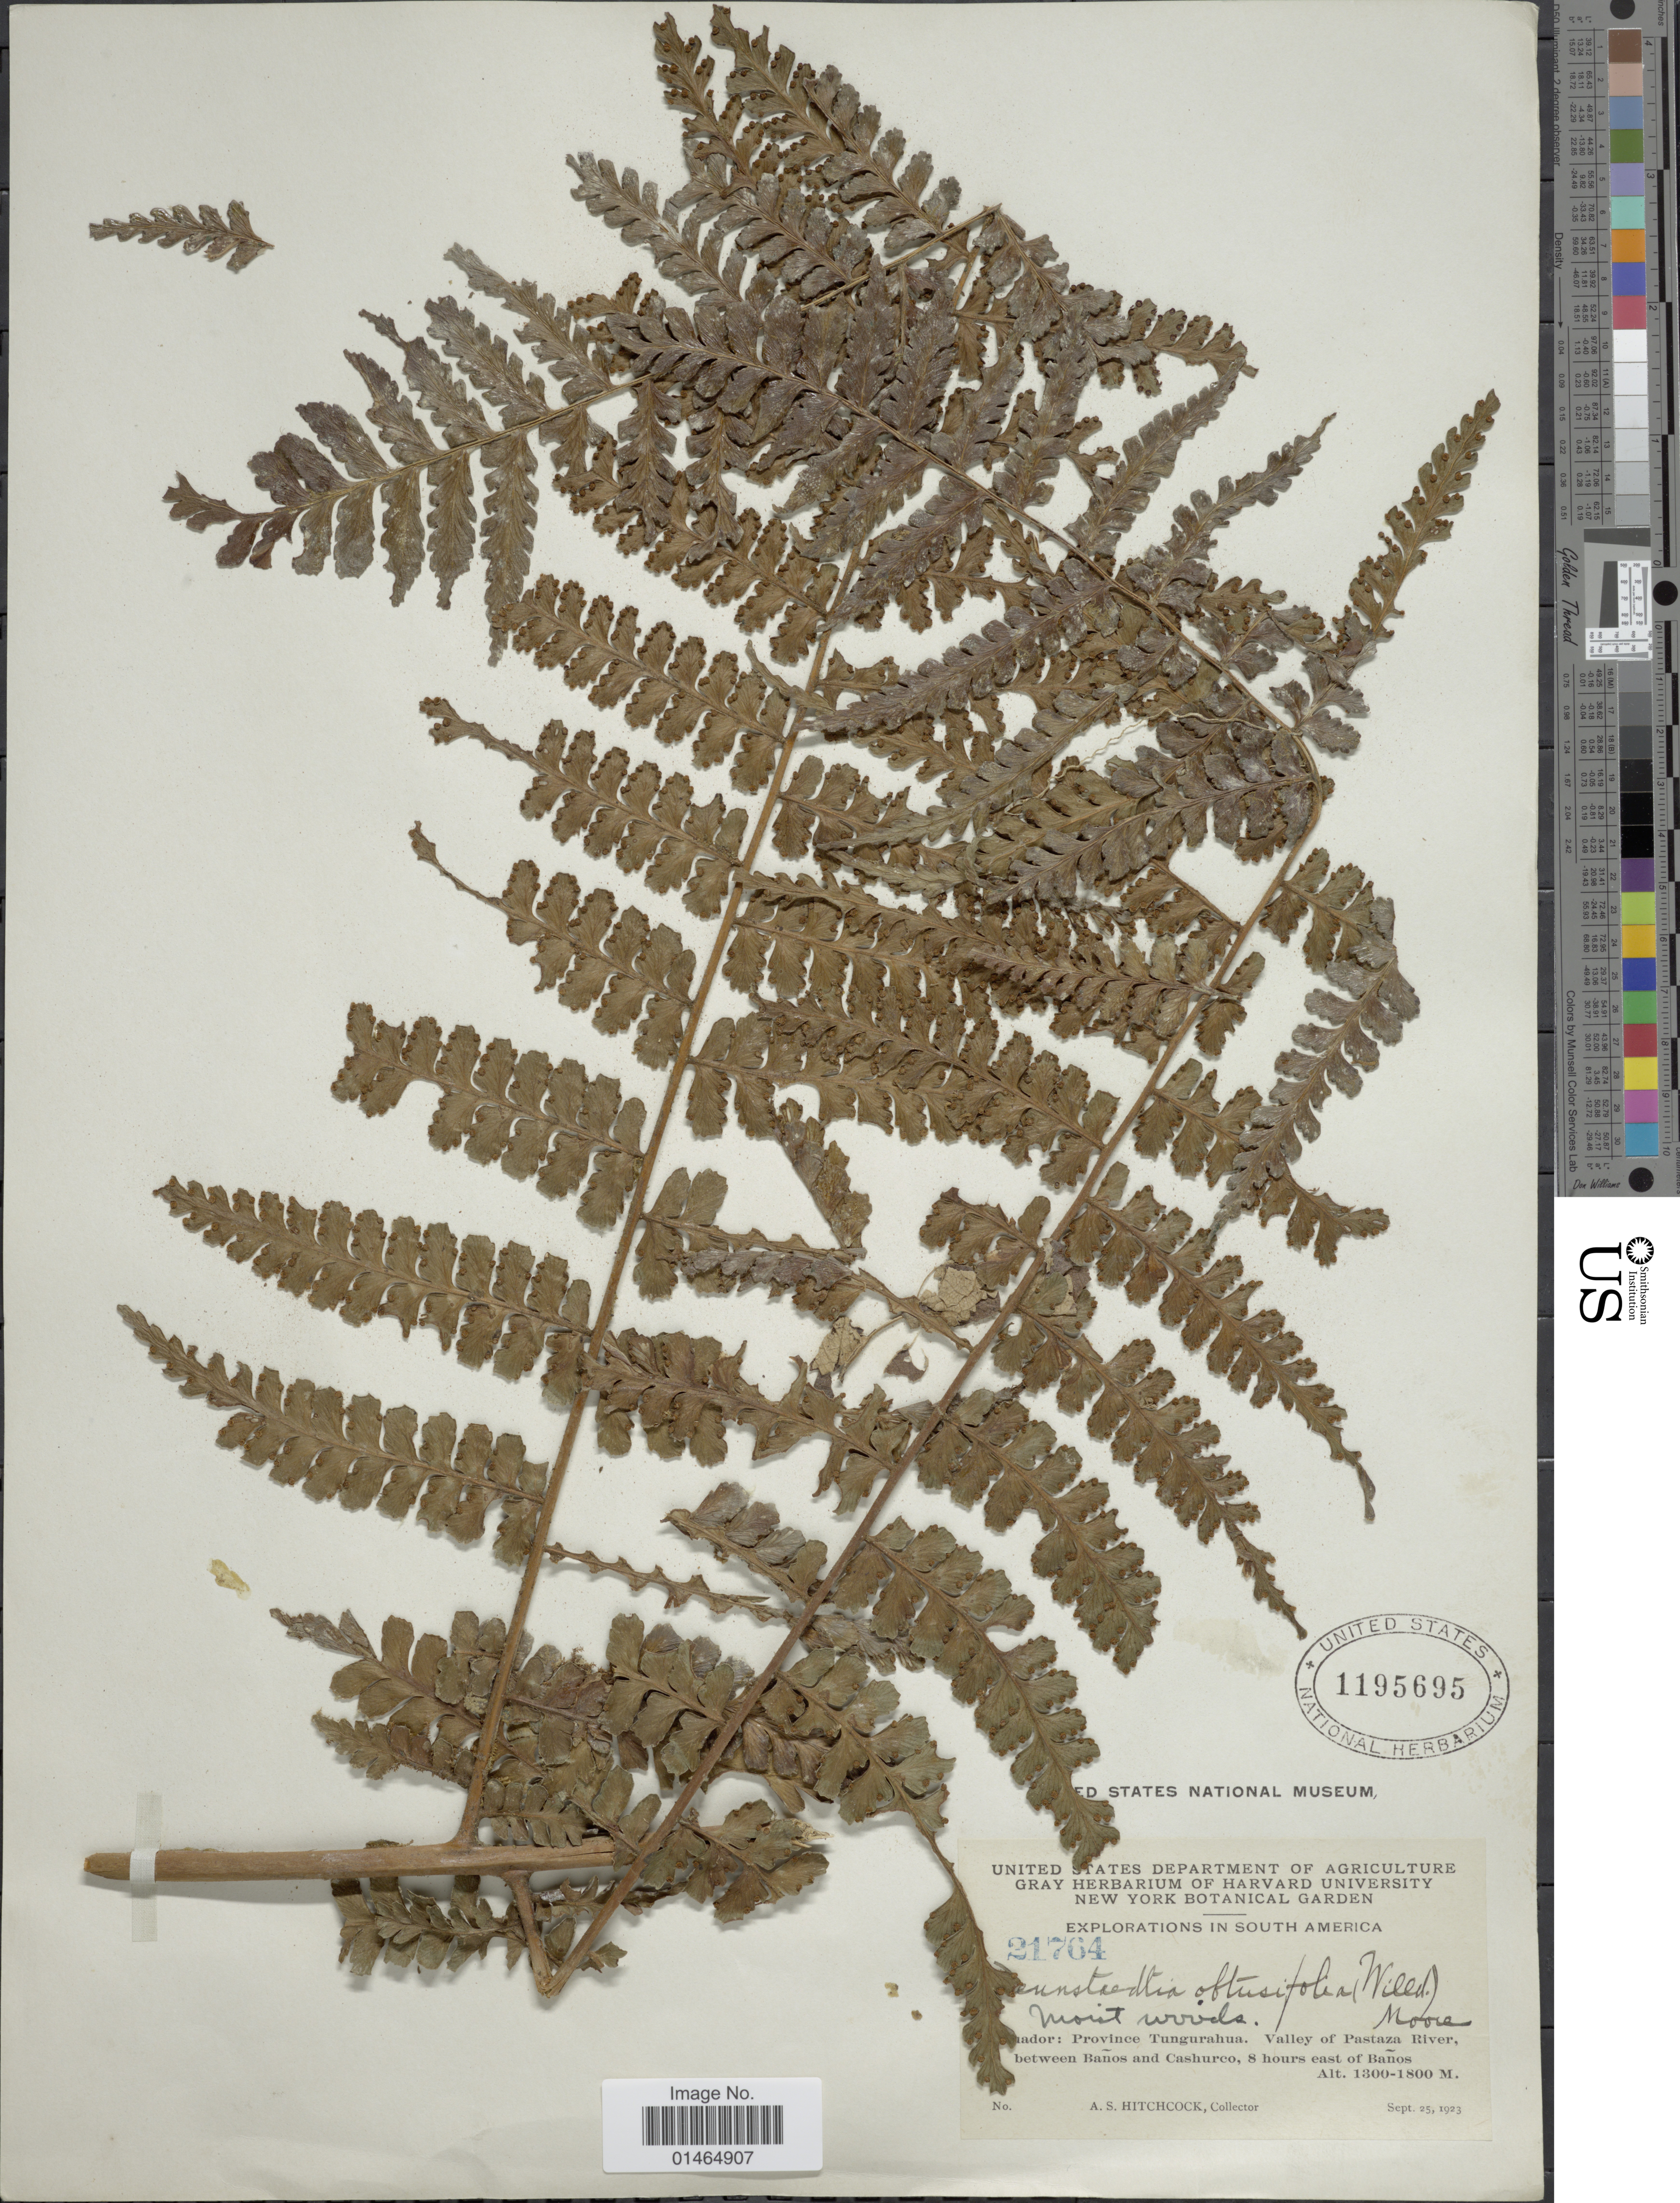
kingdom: Plantae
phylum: Tracheophyta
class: Polypodiopsida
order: Polypodiales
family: Dennstaedtiaceae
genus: Dennstaedtia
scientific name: Dennstaedtia obtusifolia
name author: (Willd.) T. Moore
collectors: A. S. Hitchcock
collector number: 21764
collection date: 1923-09-25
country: Ecuador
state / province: Tungurahua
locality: Valley of Pastaza River, between Baños and Cashurco, 8 hours east of Baños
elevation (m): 1300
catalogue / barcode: US 1195695